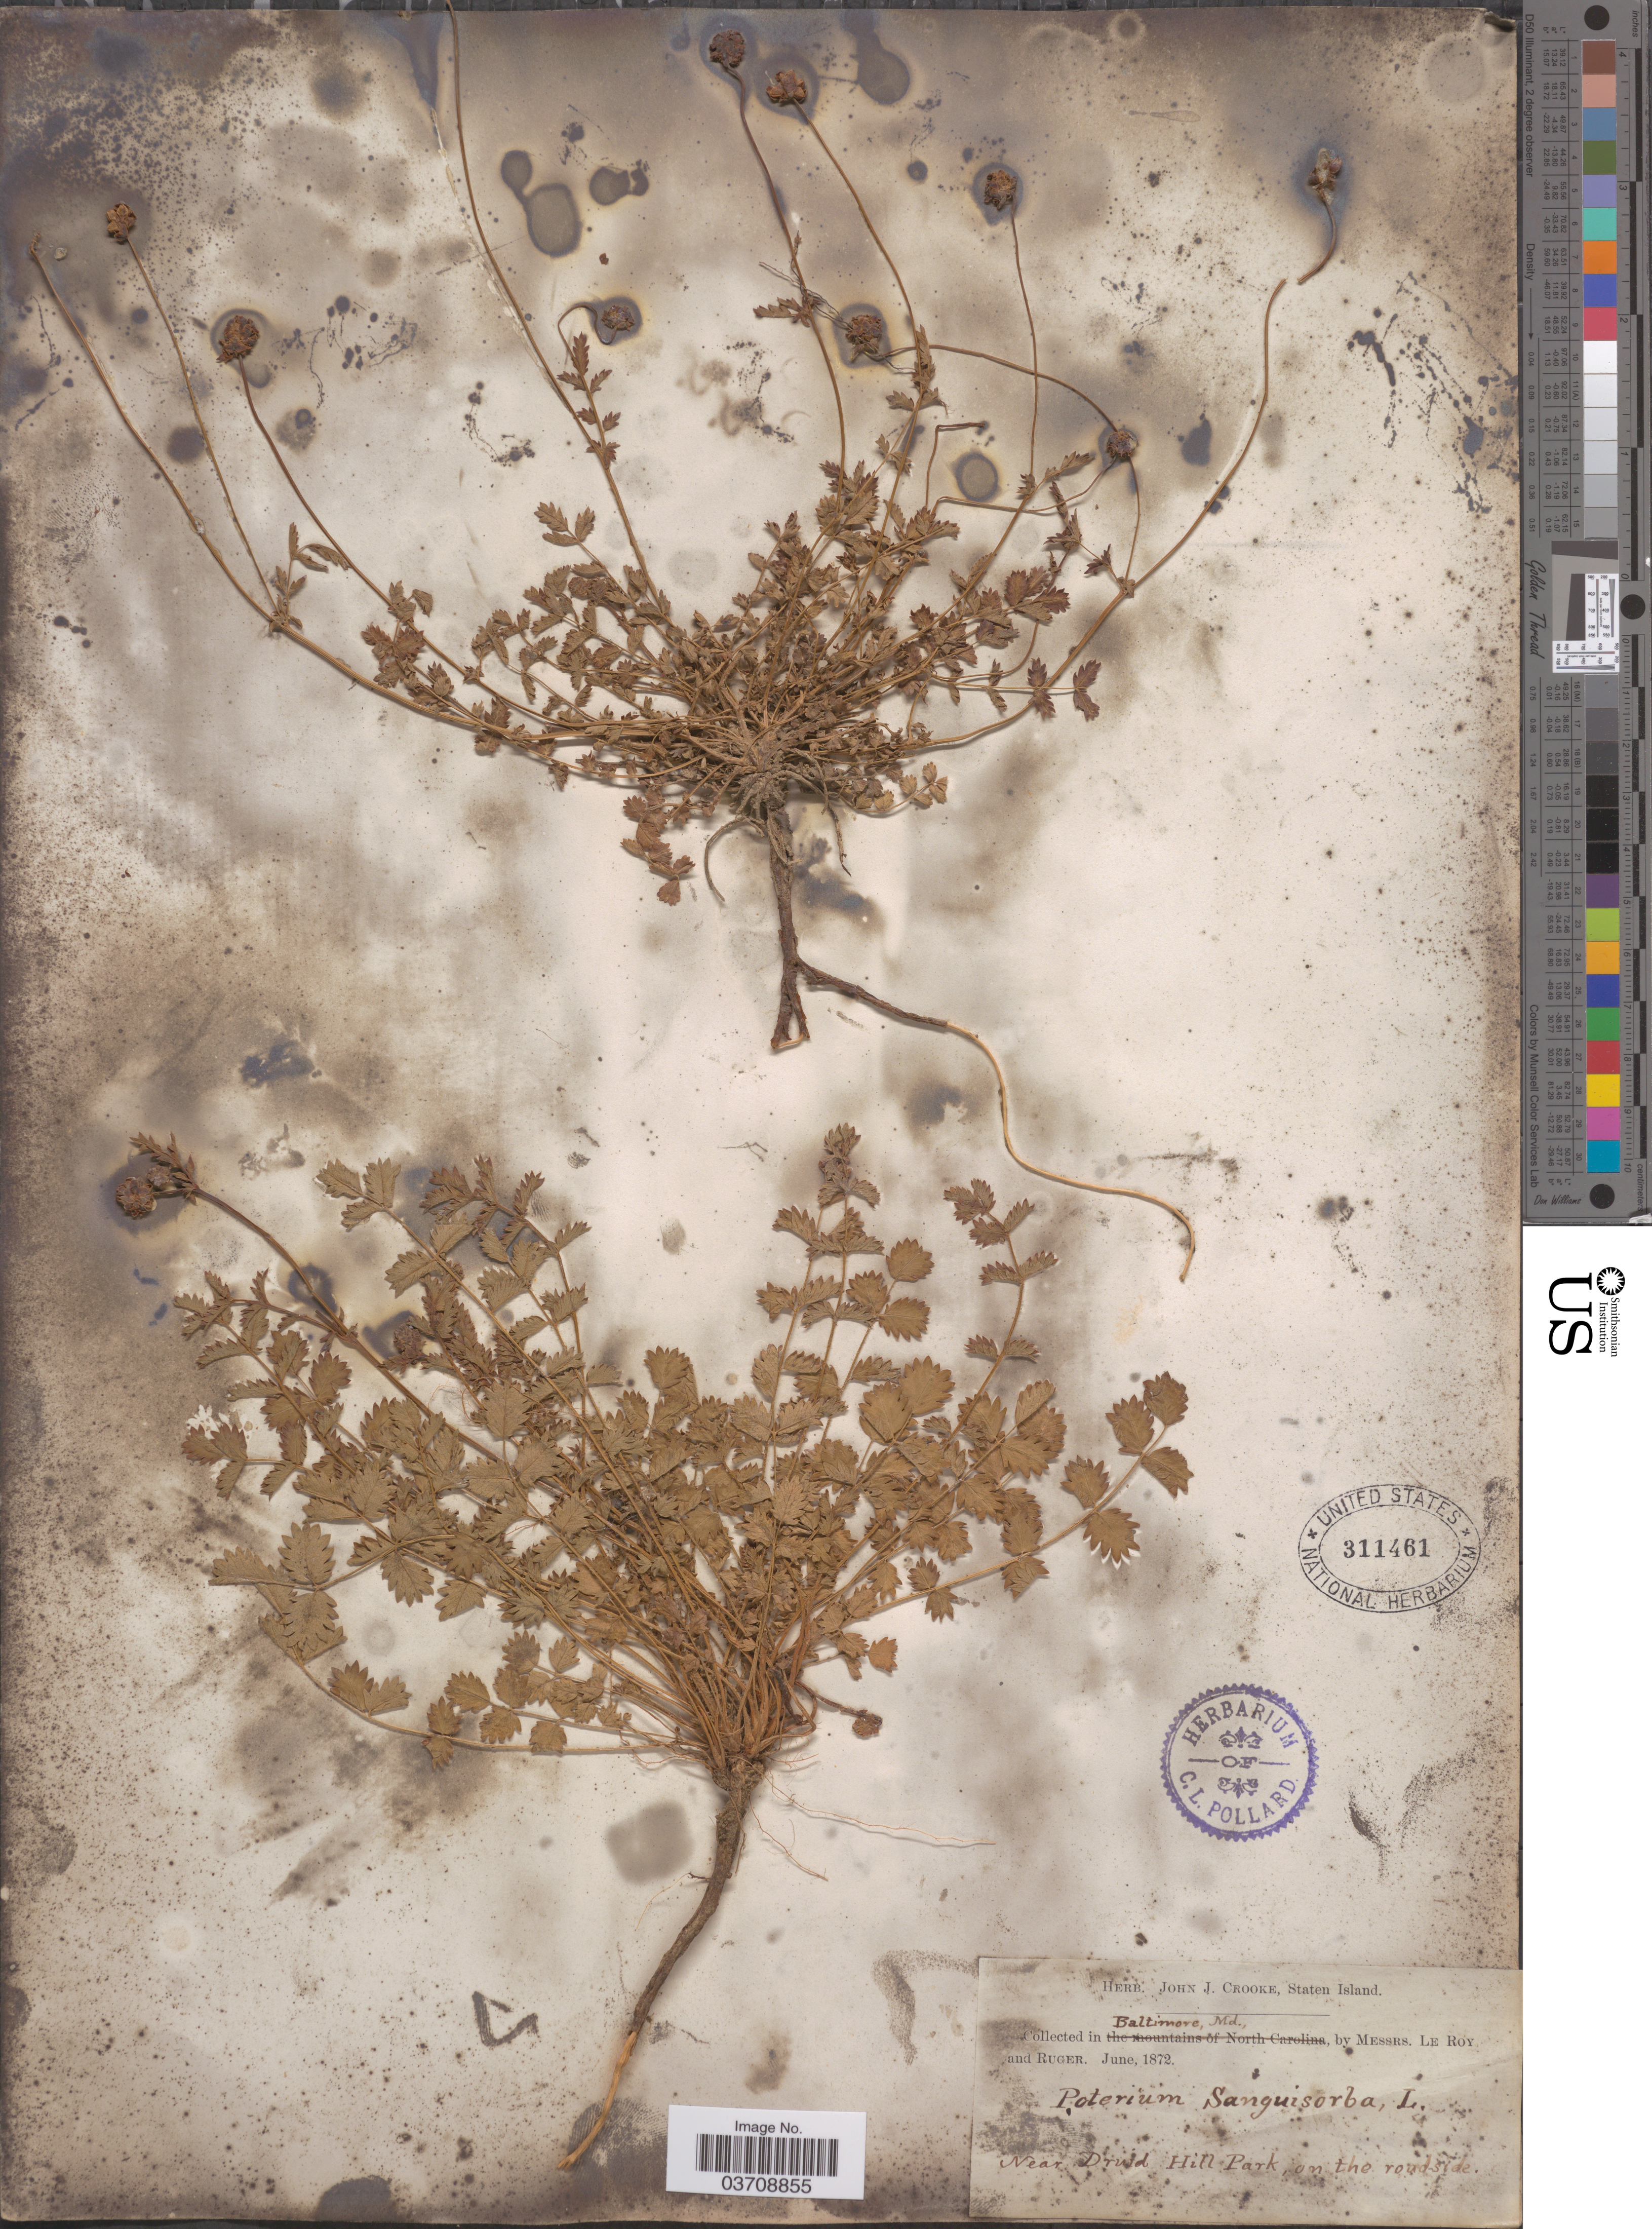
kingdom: Plantae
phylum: Tracheophyta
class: Magnoliopsida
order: Rosales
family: Rosaceae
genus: Sanguisorba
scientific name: Sanguisorba minor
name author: Scop.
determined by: Strong, Mark T., (BOT), Smithsonian Institution - National Museum of Natural History (UNITED STATES)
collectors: M. Le Roy & Ruger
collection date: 1872-06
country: United States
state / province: Maryland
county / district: City of Baltimore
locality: Baltimore. Druid Hill Park, on the road-side.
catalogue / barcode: US 311461